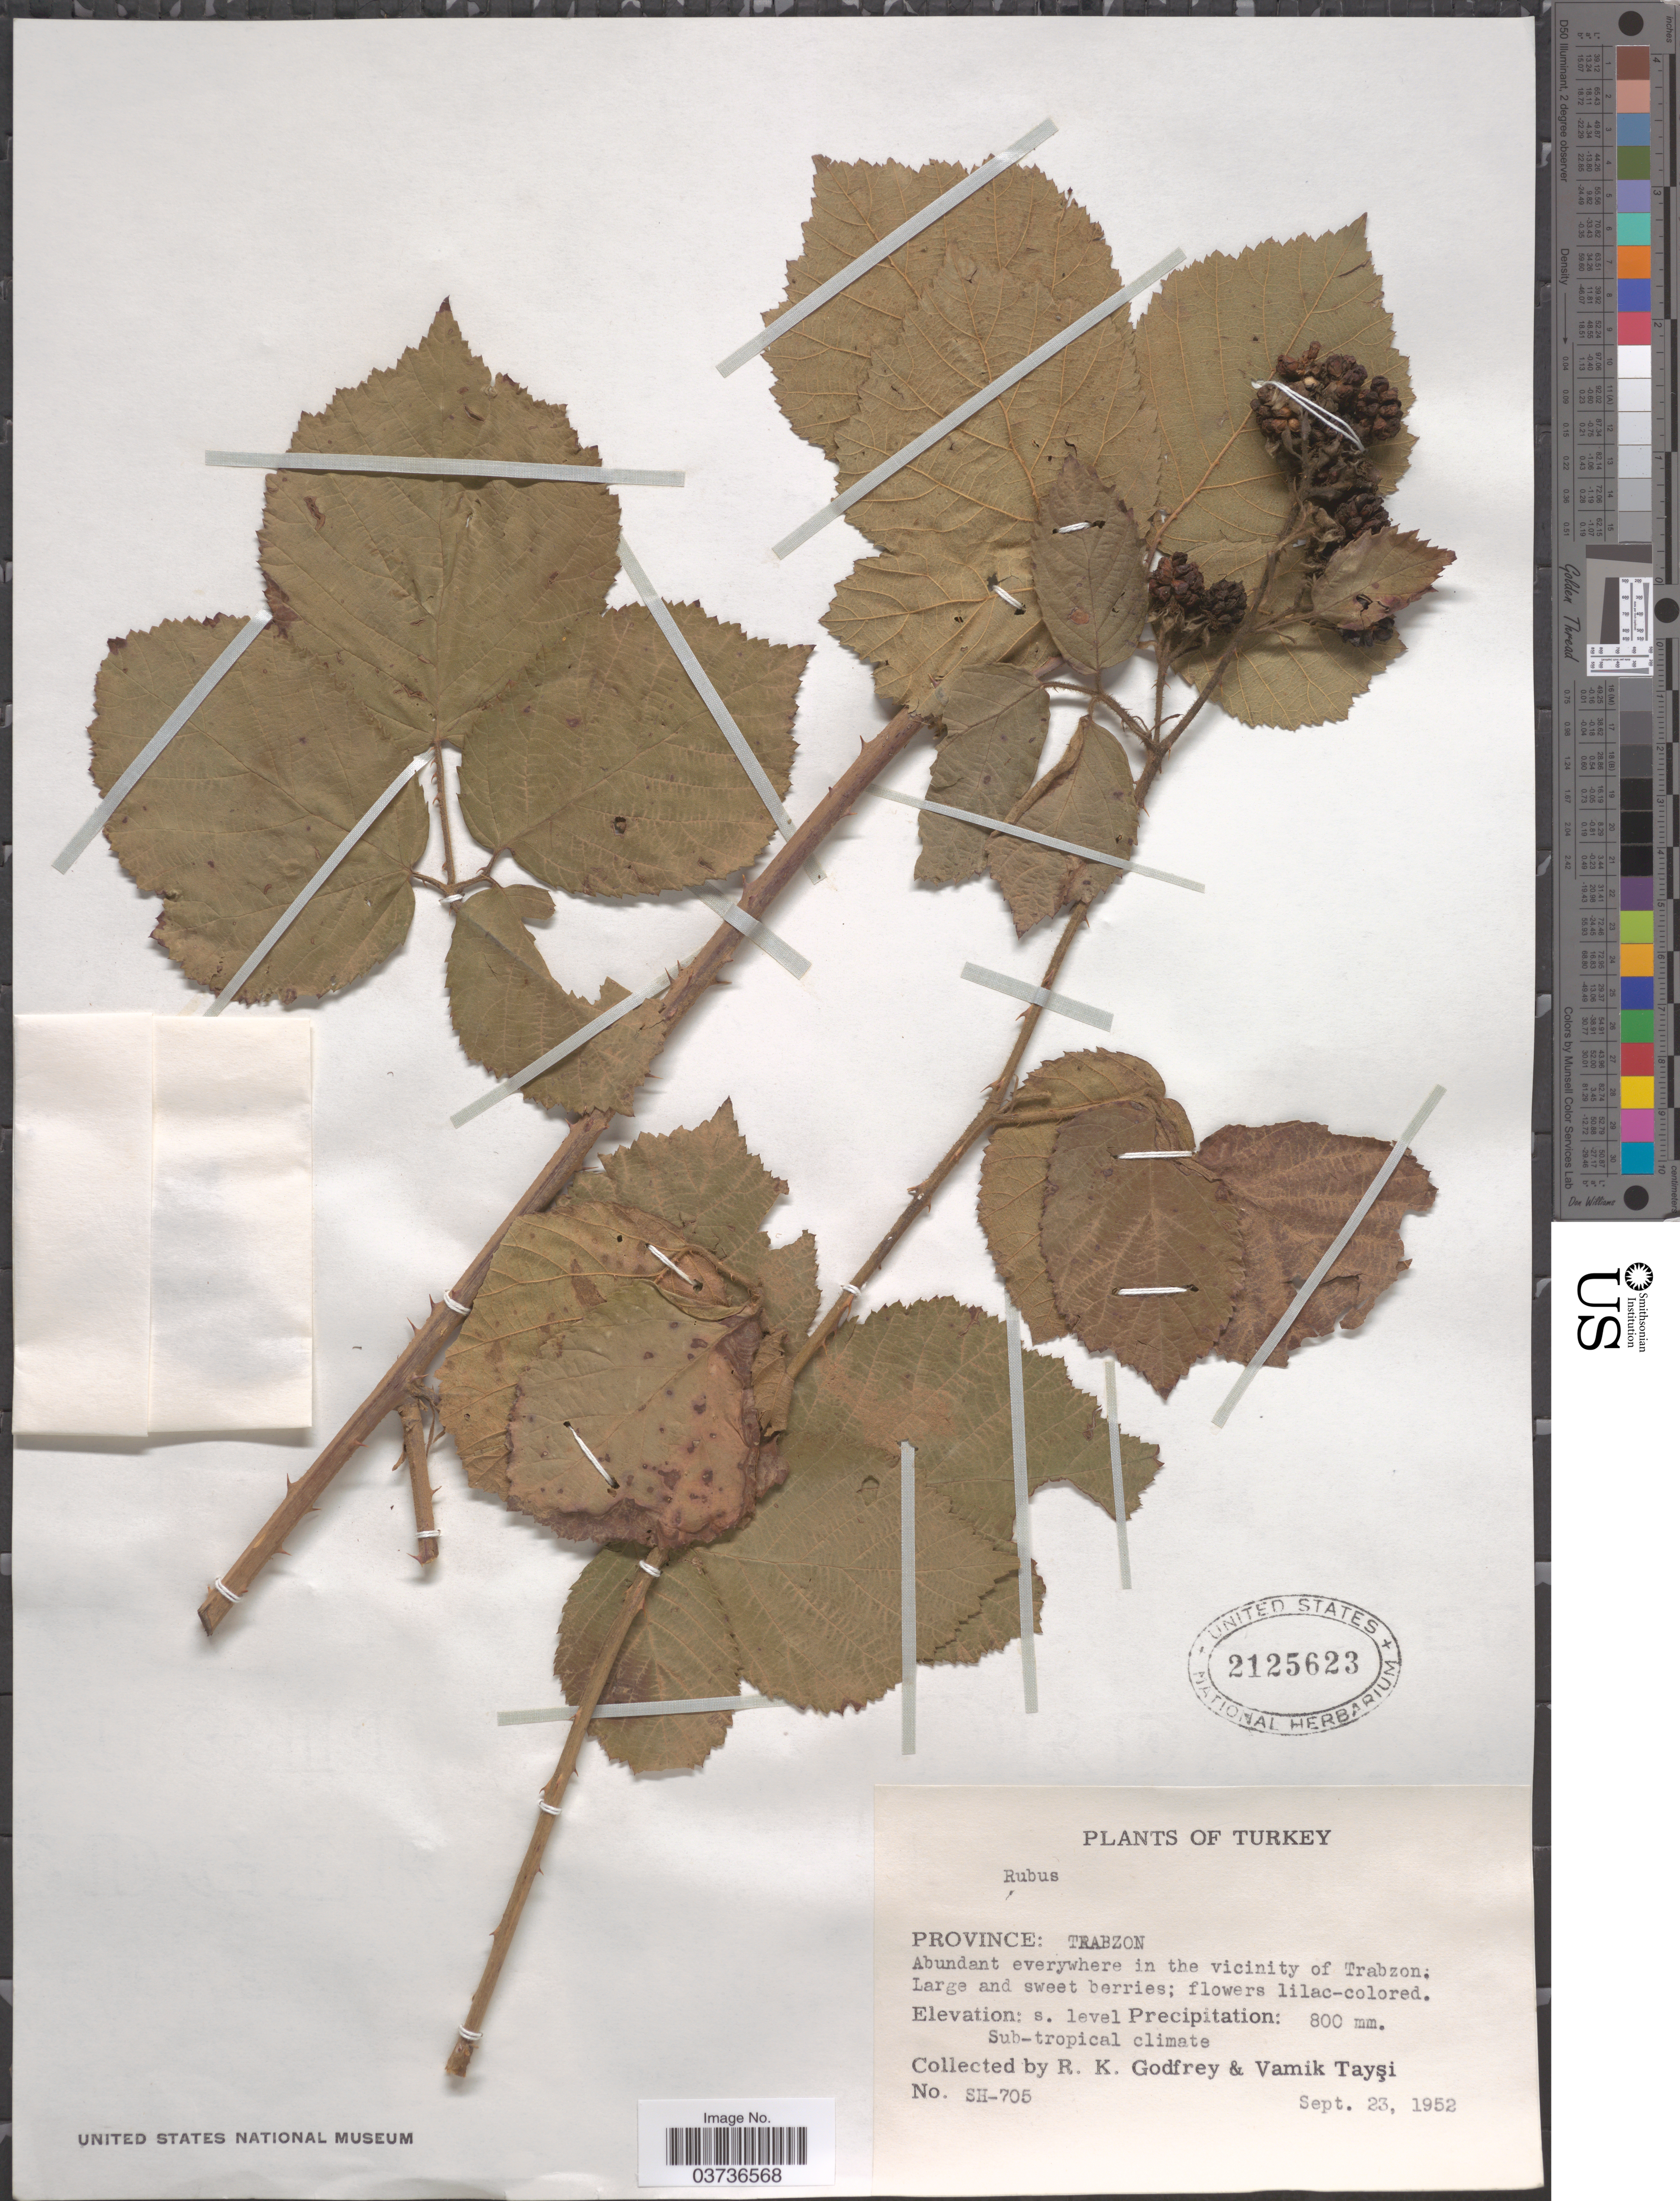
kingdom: Plantae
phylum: Tracheophyta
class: Magnoliopsida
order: Rosales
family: Rosaceae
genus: Rubus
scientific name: Rubus sp.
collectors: R. K. Godfrey & V. Taysi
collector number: SH-705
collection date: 1952-09-23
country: Turkey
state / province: Trabzon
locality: Vicinity of Trabzon.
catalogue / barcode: US 2125623